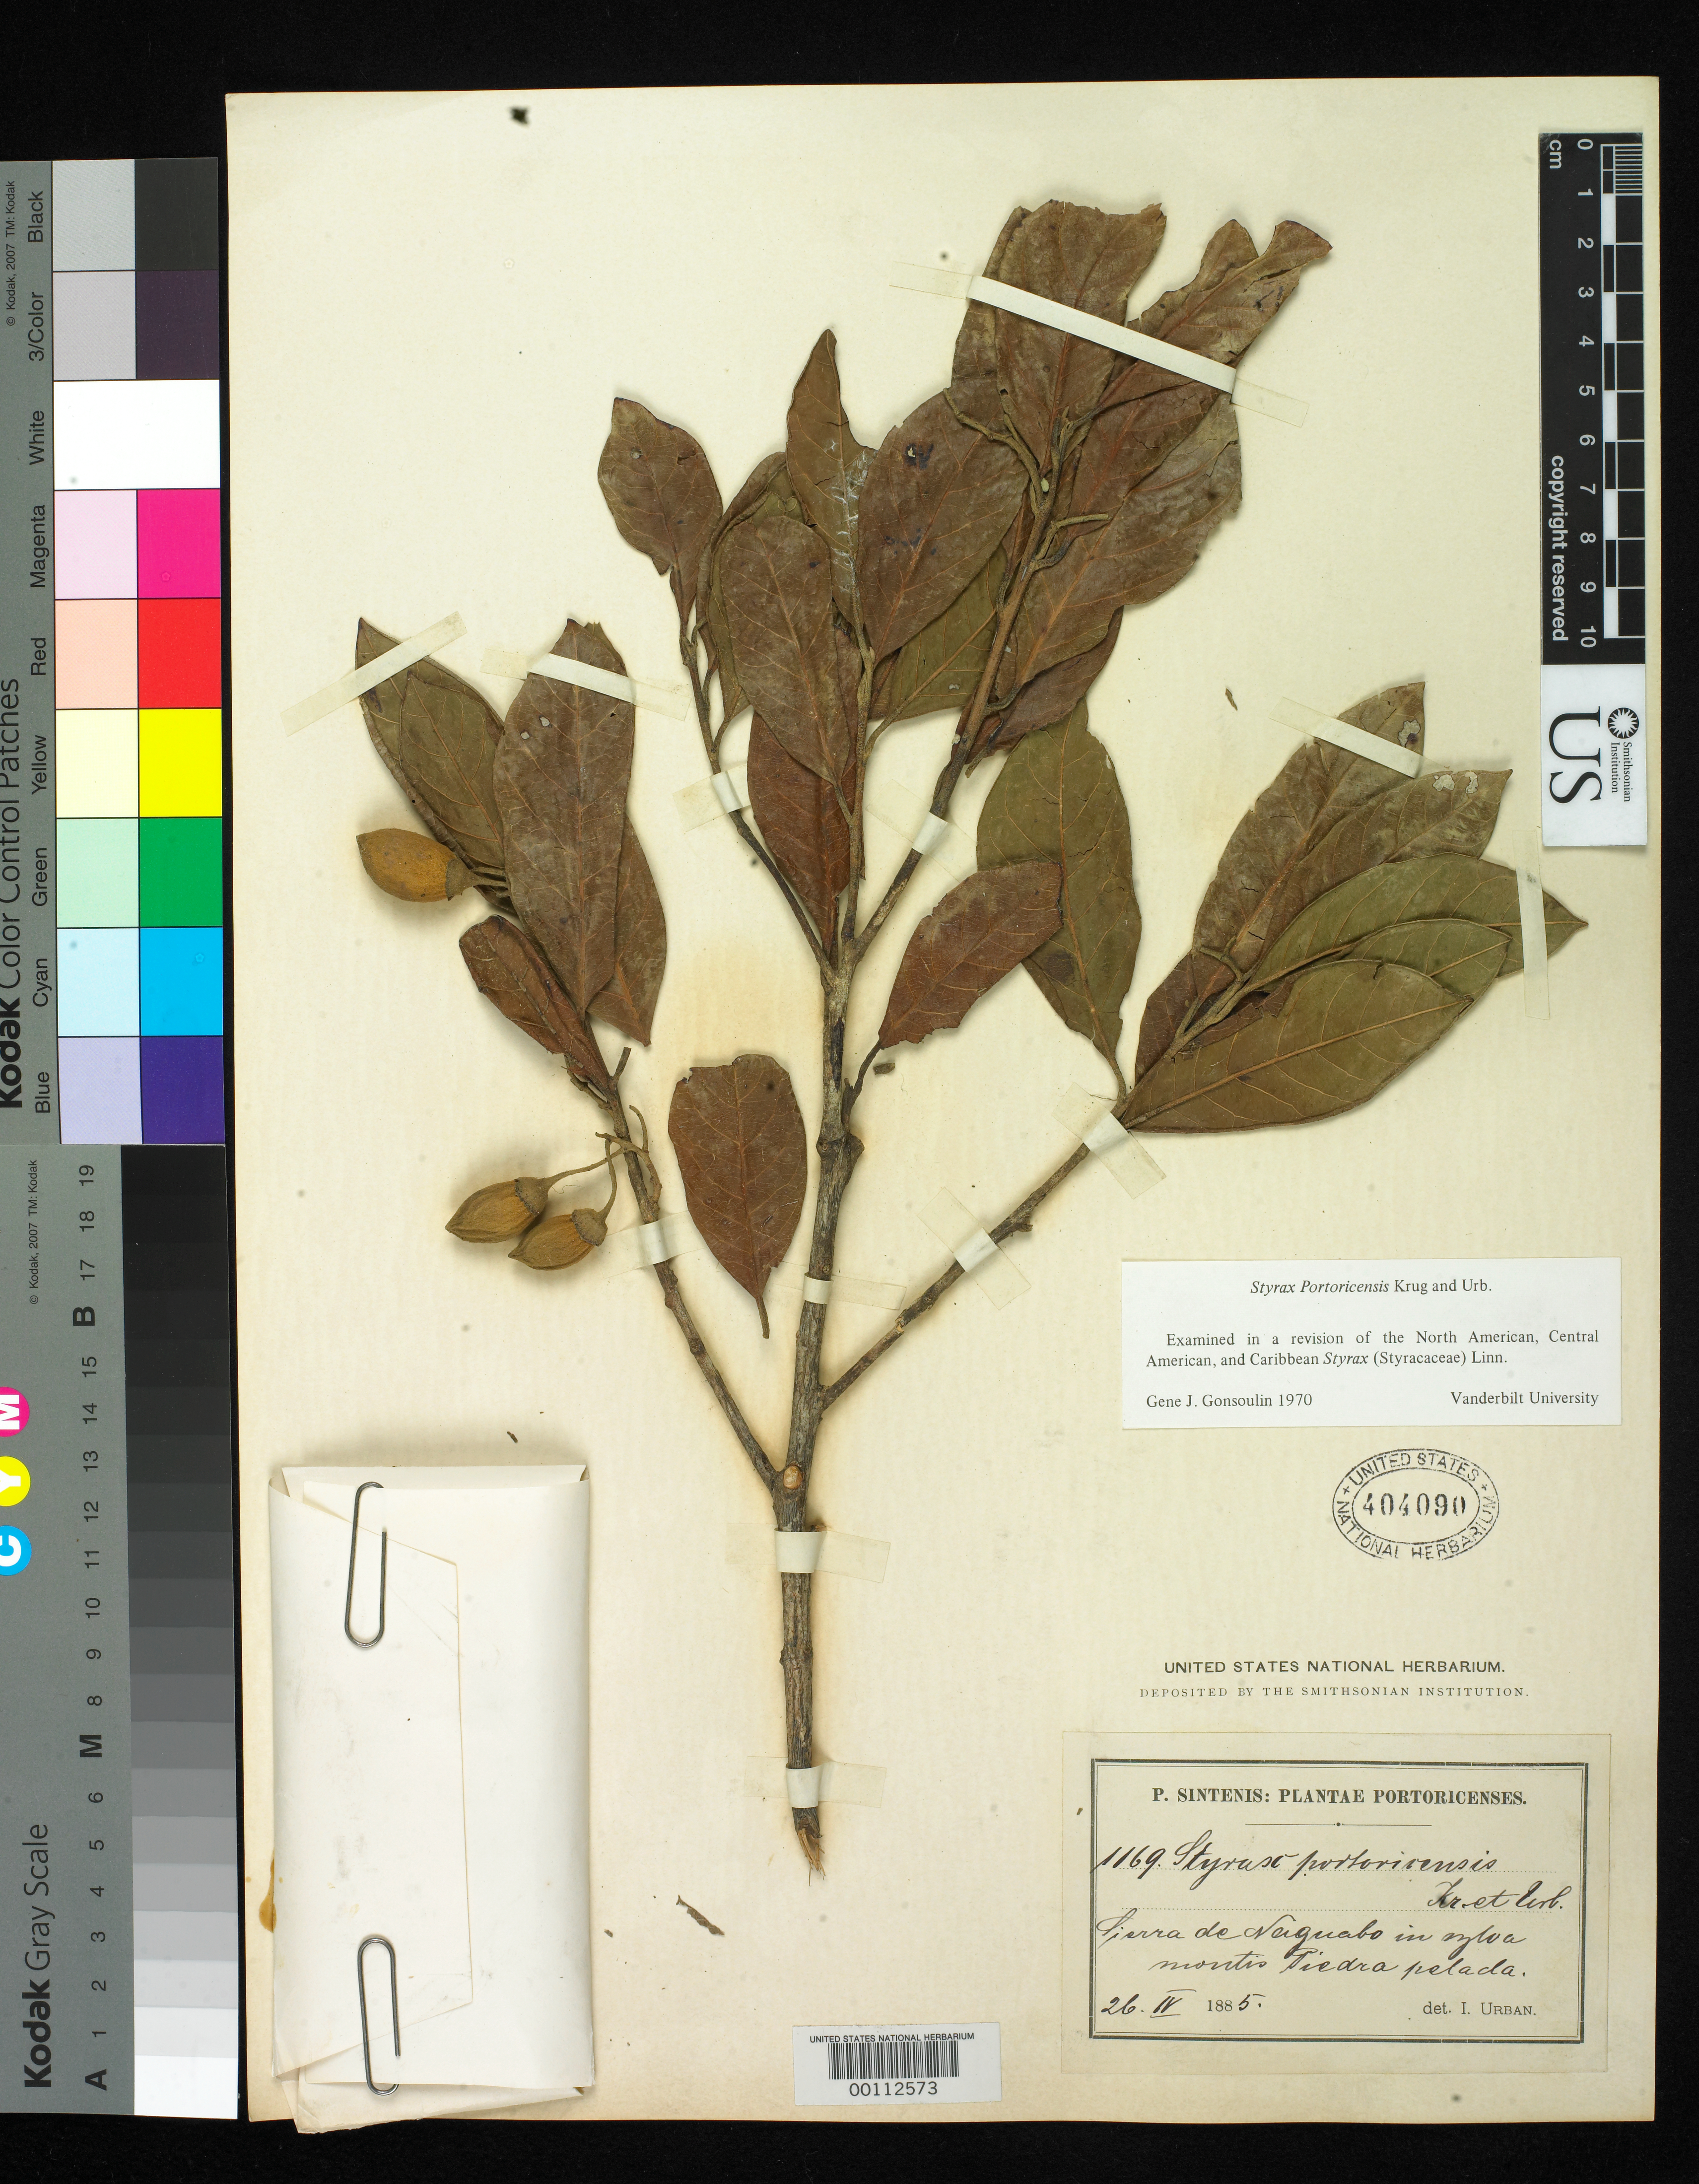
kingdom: Plantae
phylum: Tracheophyta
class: Magnoliopsida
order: Ericales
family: Styracaceae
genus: Styrax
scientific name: Styrax portoricensis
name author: Krug & Urb. in Engl.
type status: Syntype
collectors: P. Sintenis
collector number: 1169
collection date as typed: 26 Apr 1885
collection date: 1885-04-26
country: Puerto Rico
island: Greater Antilles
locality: Sierra de Naguabo.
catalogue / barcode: US 404090